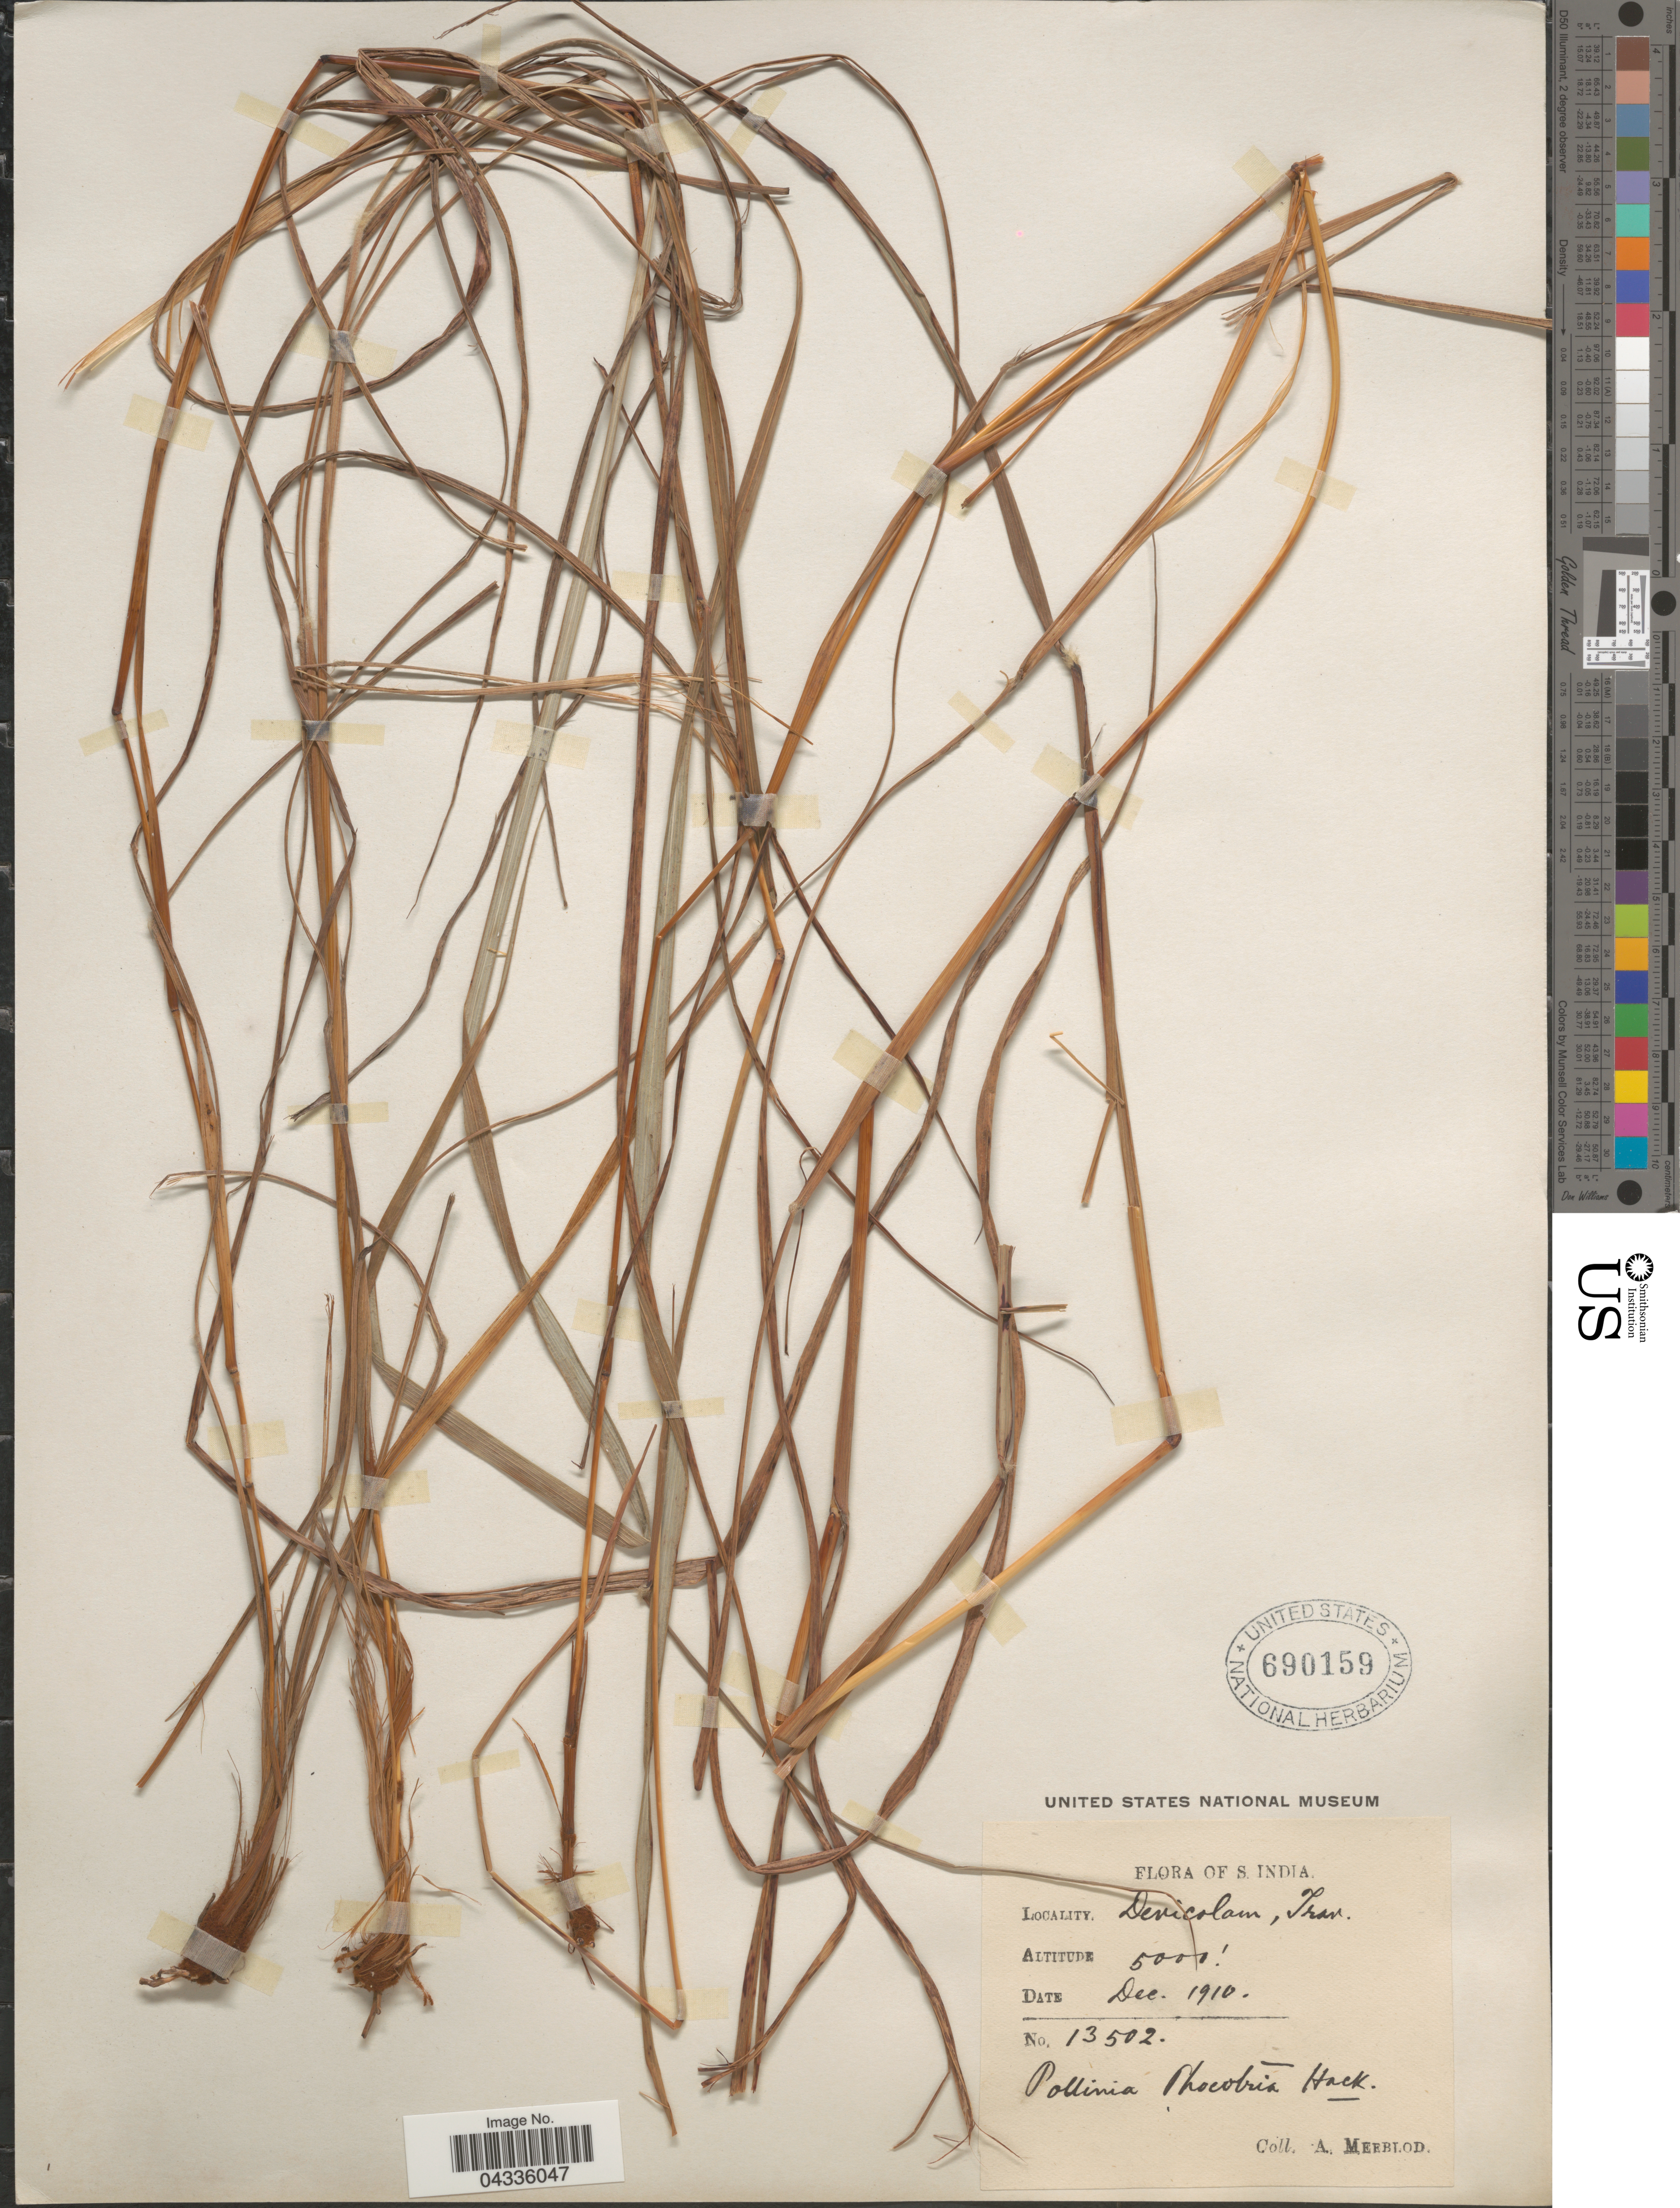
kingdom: Plantae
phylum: Tracheophyta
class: Liliopsida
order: Poales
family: Poaceae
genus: Eulalia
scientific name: Eulalia phaeothrix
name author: (Hack.) Kuntze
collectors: A. Meeblod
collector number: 13502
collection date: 1910-12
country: India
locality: S. India. Devicolam, Trav.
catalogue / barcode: US 691059